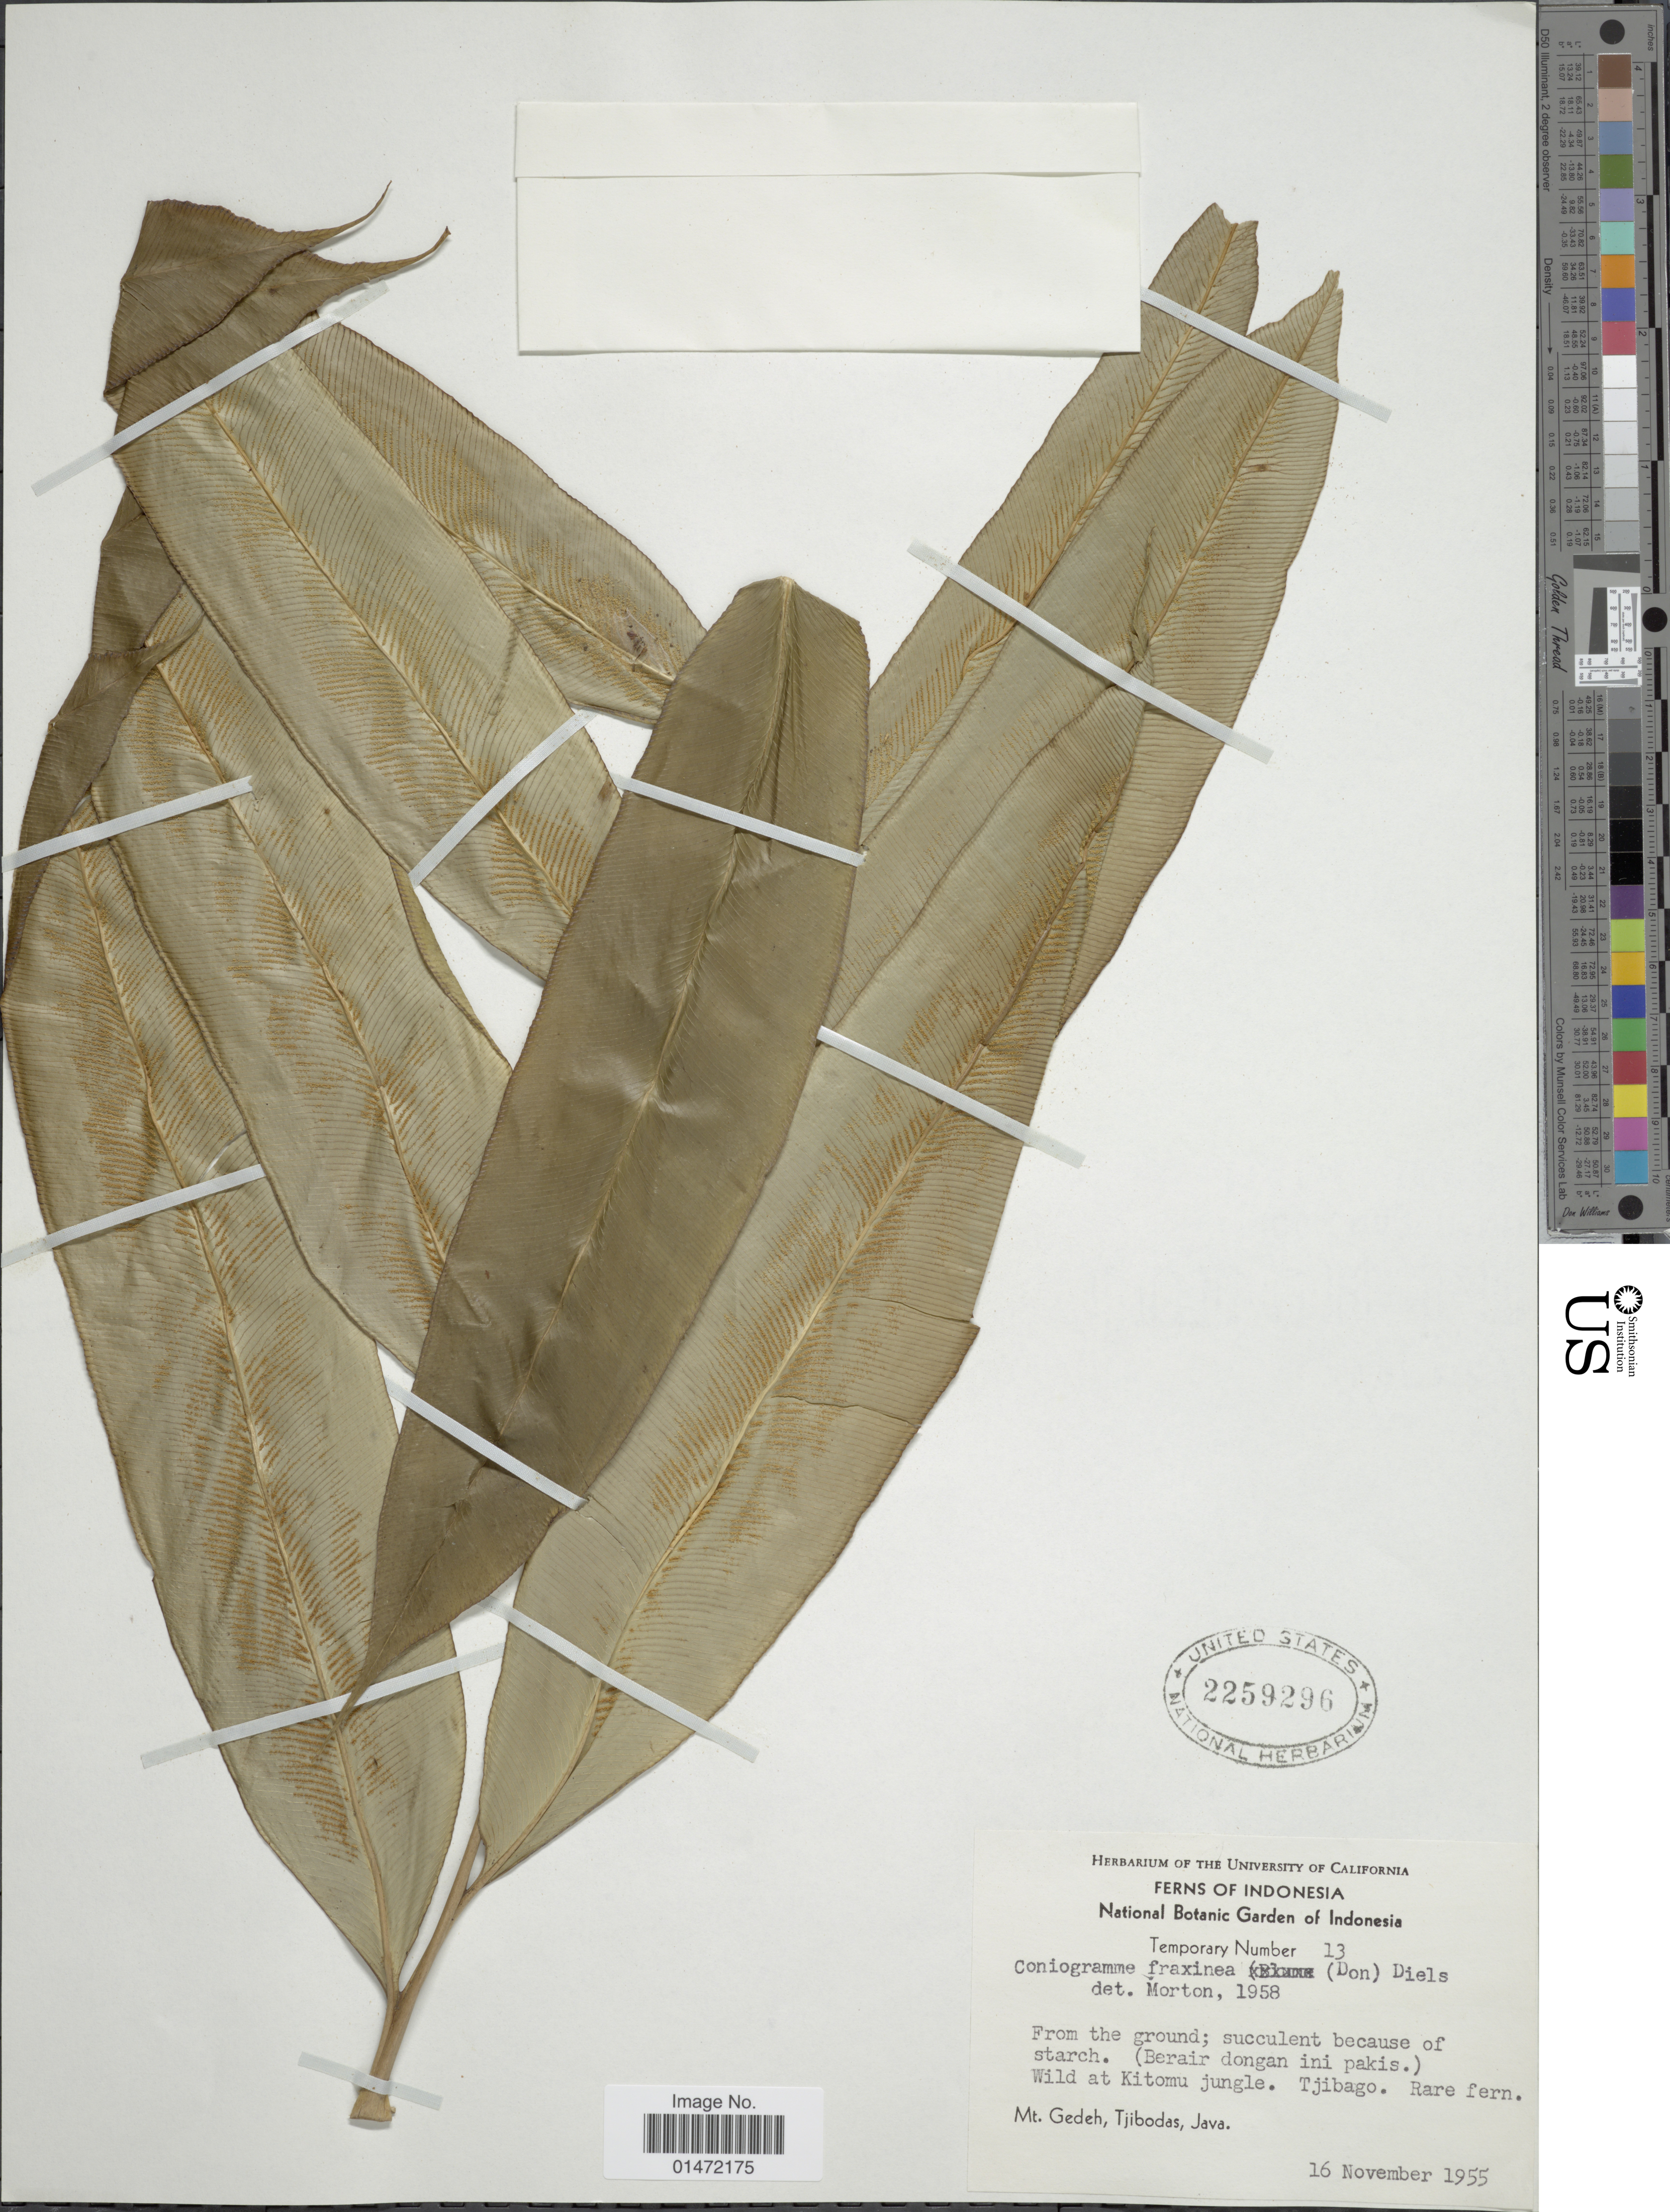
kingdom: Plantae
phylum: Tracheophyta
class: Polypodiopsida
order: Polypodiales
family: Pteridaceae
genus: Coniogramme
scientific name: Coniogramme fraxinea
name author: (D. Don) Diels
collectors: ex herb. Univ. of California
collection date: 1955-11-16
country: Indonesia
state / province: Java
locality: Wild at Kitomu jungle. Tjibago. Rare fern. Mt. Gedeh, Tjibodas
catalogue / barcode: US 2259296